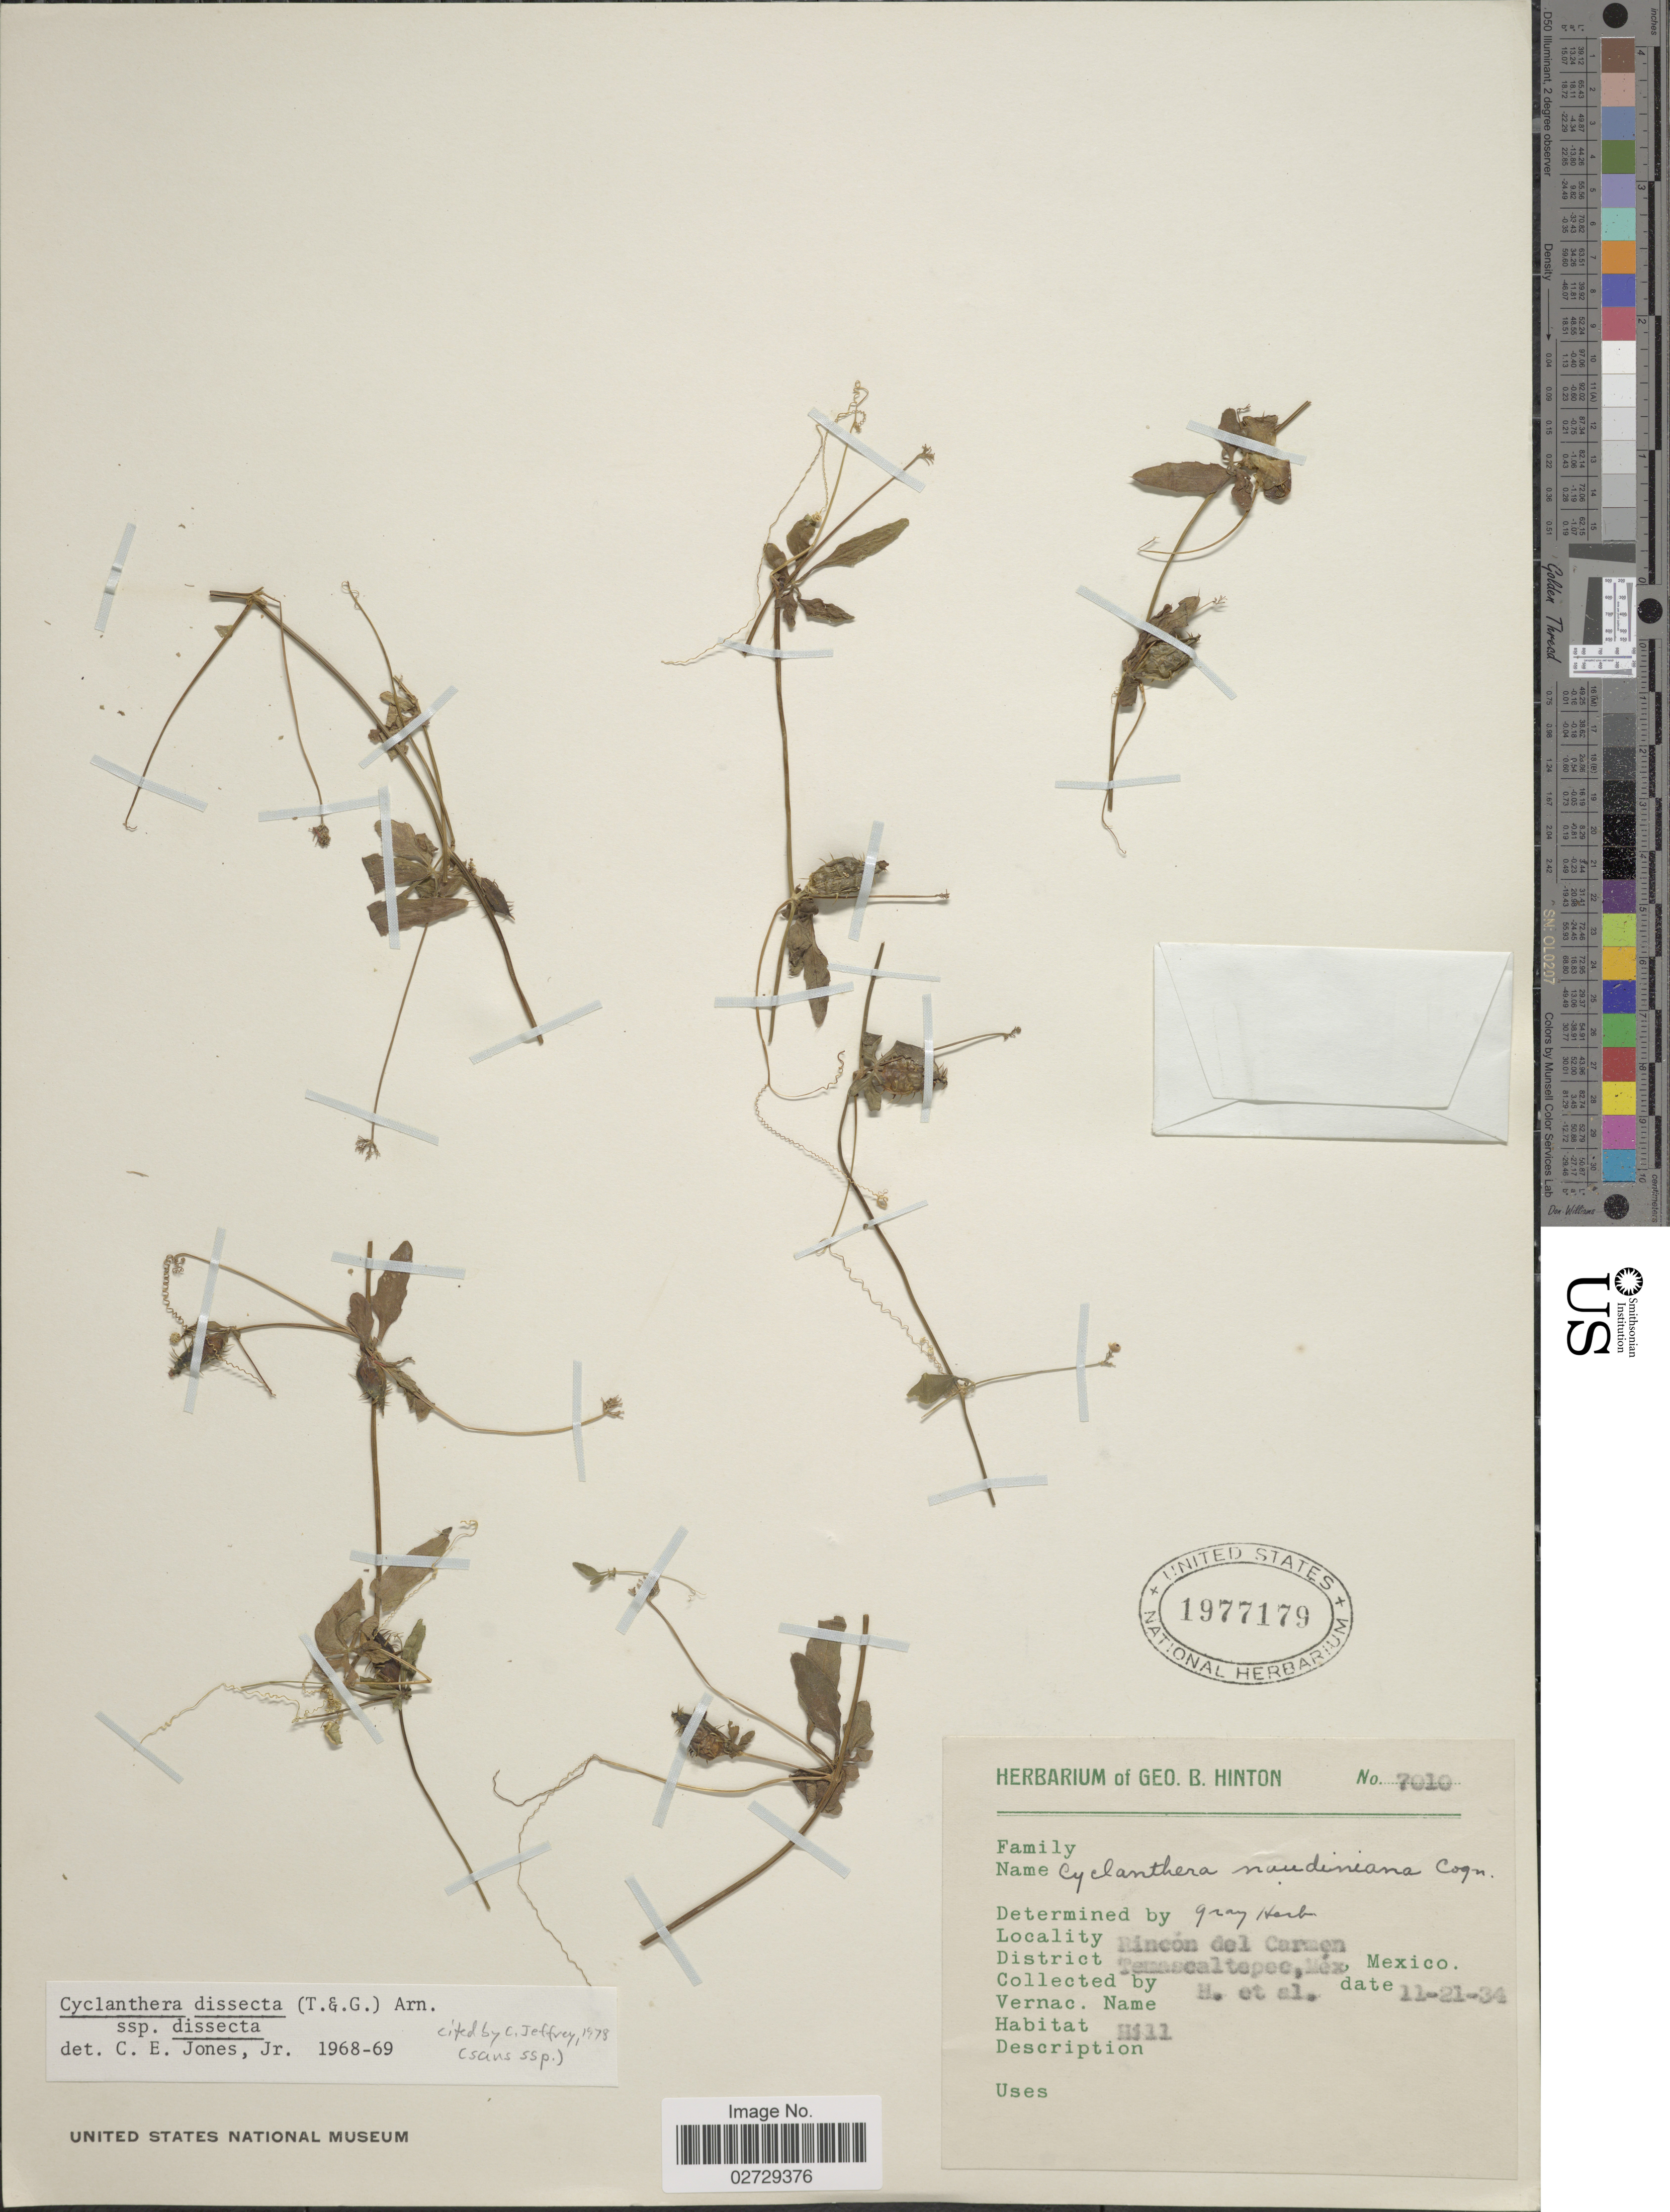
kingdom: Plantae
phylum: Tracheophyta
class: Magnoliopsida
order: Cucurbitales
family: Cucurbitaceae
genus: Cyclanthera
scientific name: Cyclanthera dissecta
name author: (Torr. & A. Gray) Arn.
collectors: G. B. Hinton & et al.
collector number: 7010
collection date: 1934-11-21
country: Mexico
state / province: México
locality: Rincón del Carmen. District: Temascaltepec.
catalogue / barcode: US 1977179